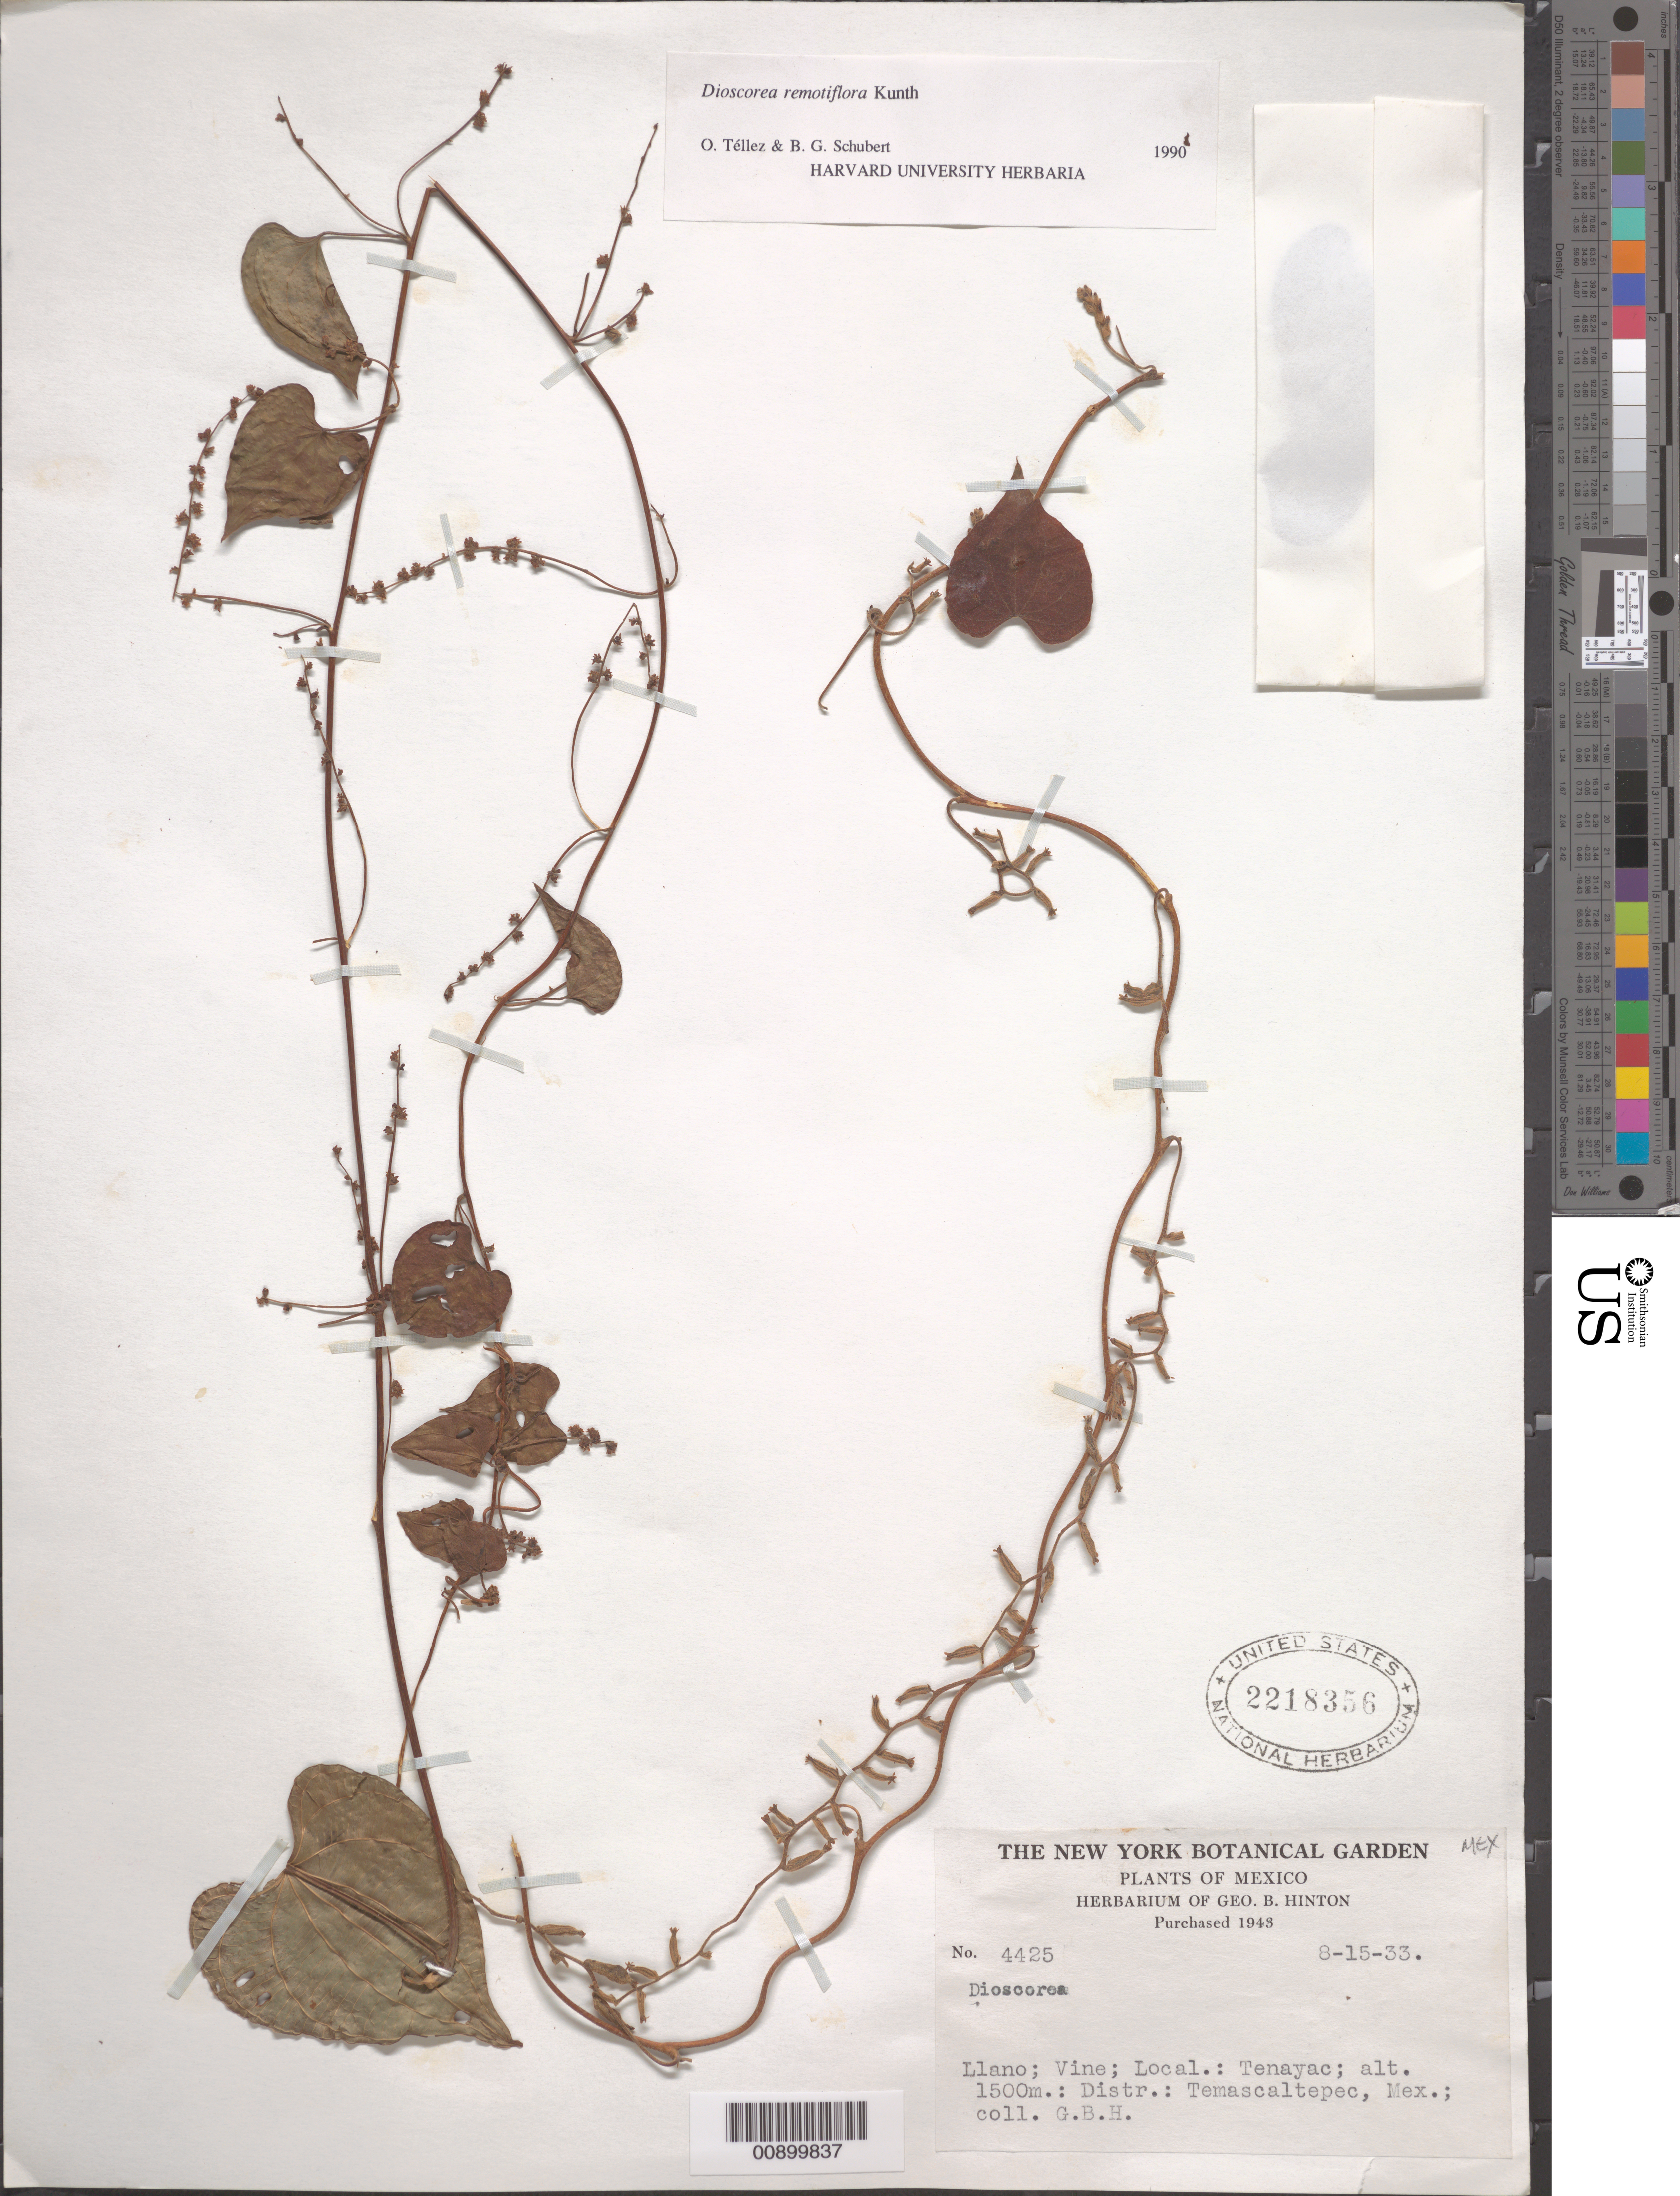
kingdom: Plantae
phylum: Tracheophyta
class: Liliopsida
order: Dioscoreales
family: Dioscoreaceae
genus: Dioscorea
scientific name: Dioscorea remotiflora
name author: Kunth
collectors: G. B. Hinton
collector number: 4425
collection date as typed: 15 Aug 1933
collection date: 1933-08-15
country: Mexico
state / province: México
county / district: Temascaltepec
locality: Tenayac, Distr. Temascaltepec, State of México.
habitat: Llano.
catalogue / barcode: US 2218356